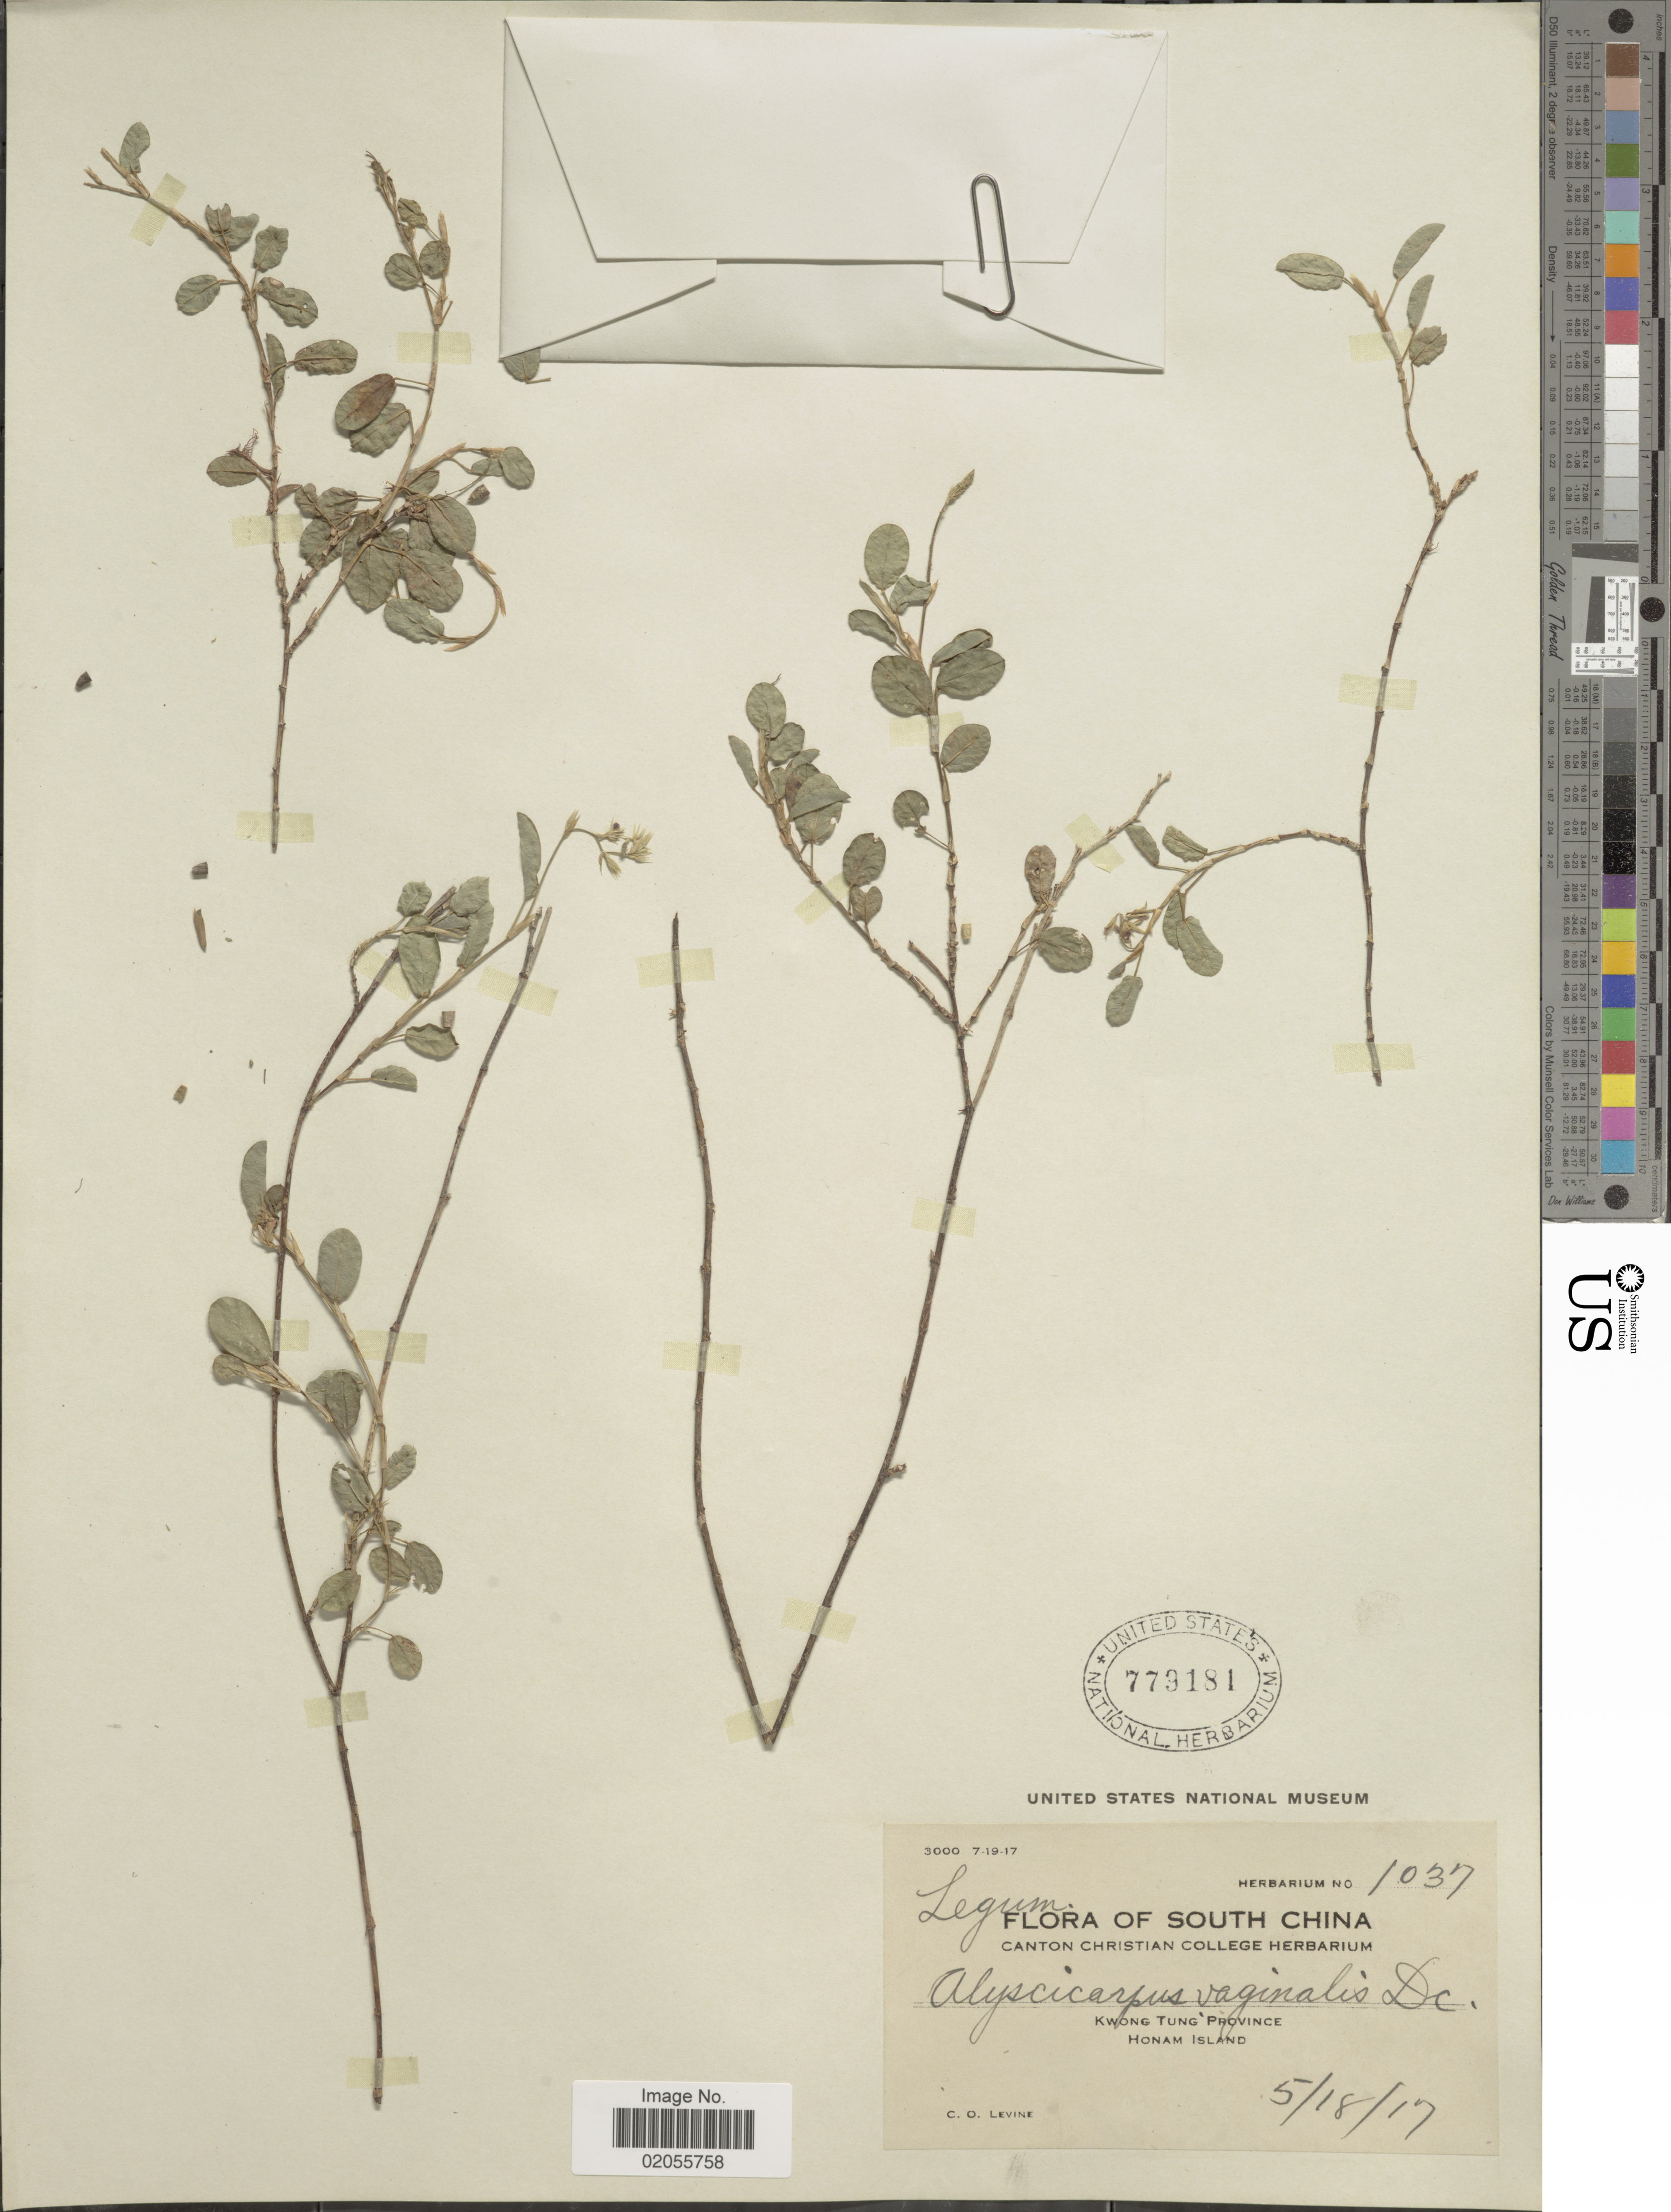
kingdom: Plantae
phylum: Tracheophyta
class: Magnoliopsida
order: Fabales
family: Fabaceae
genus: Alysicarpus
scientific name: Alysicarpus vaginalis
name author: (L.) DC.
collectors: C. O. Levine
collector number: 1037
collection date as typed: Transcribed d/m/y: 18/5/17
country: China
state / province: Guangdong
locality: South China, Kwong Tung Province Honam Island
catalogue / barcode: US 779181